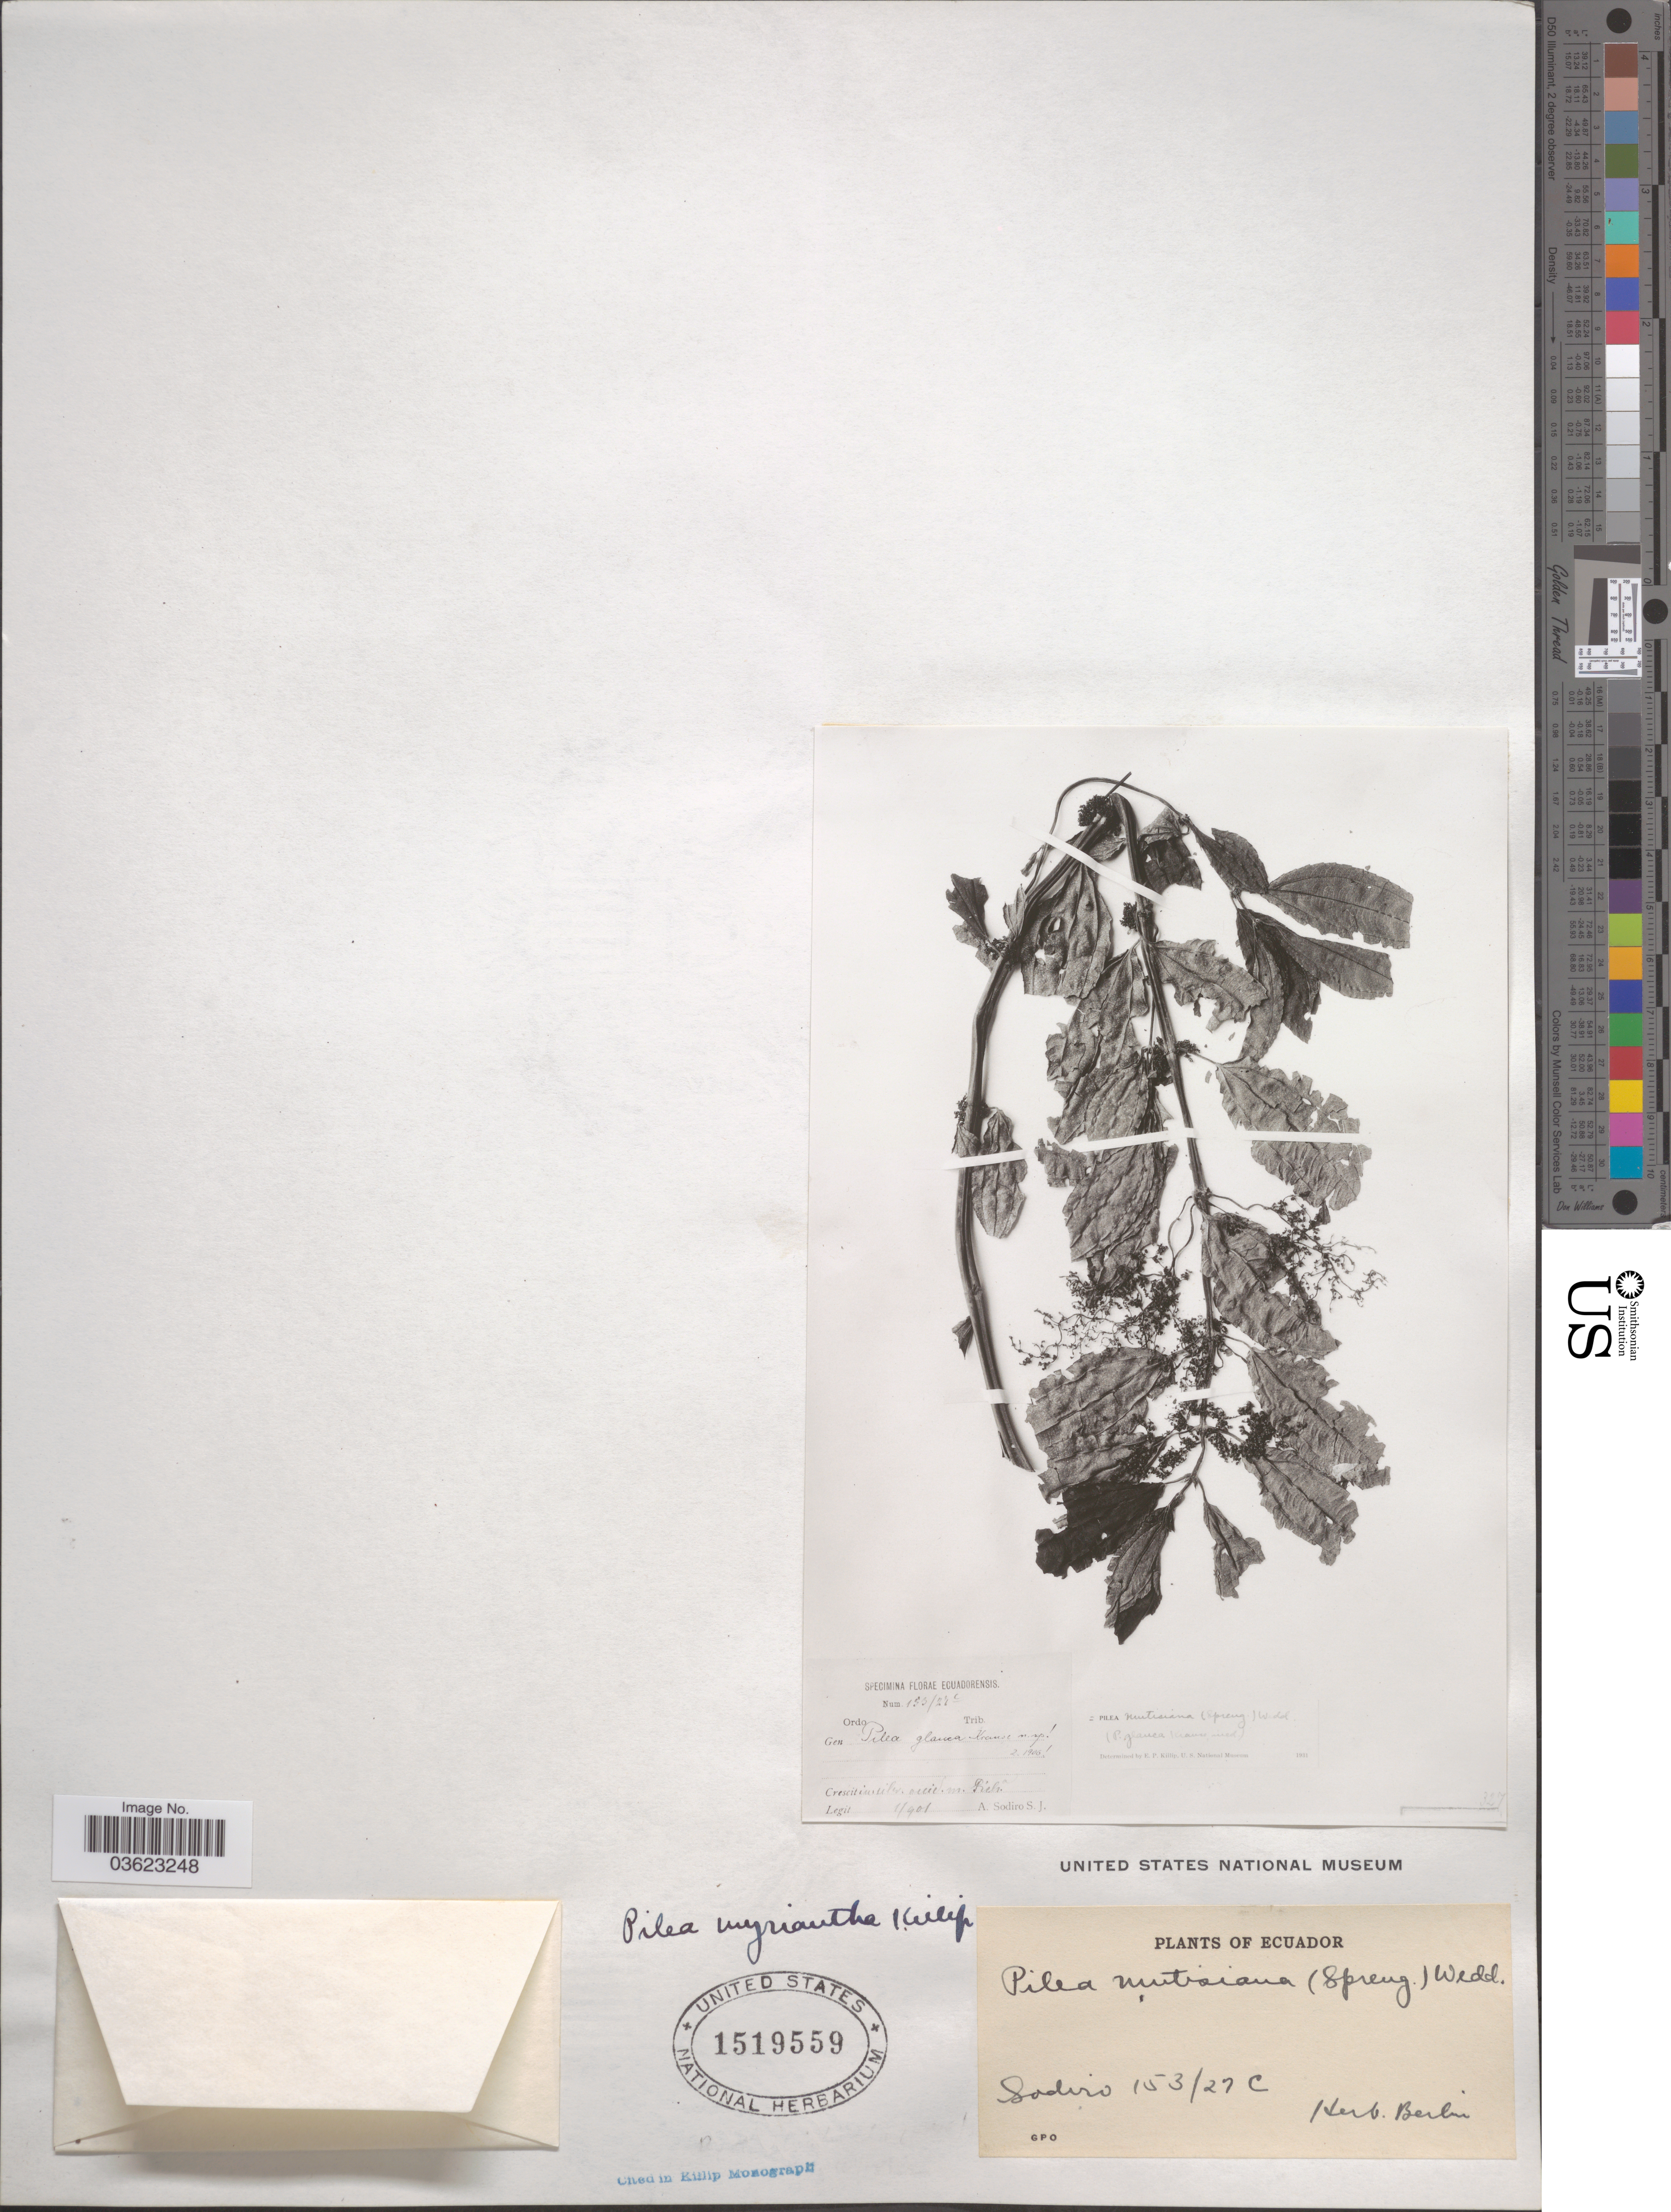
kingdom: Plantae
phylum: Tracheophyta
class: Magnoliopsida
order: Rosales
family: Urticaceae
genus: Pilea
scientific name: Pilea myriantha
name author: Killip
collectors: A. Sodiro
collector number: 153/27C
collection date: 1901-01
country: Ecuador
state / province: Pichincha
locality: In silv. occid. m. Pich.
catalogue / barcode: US 1519559